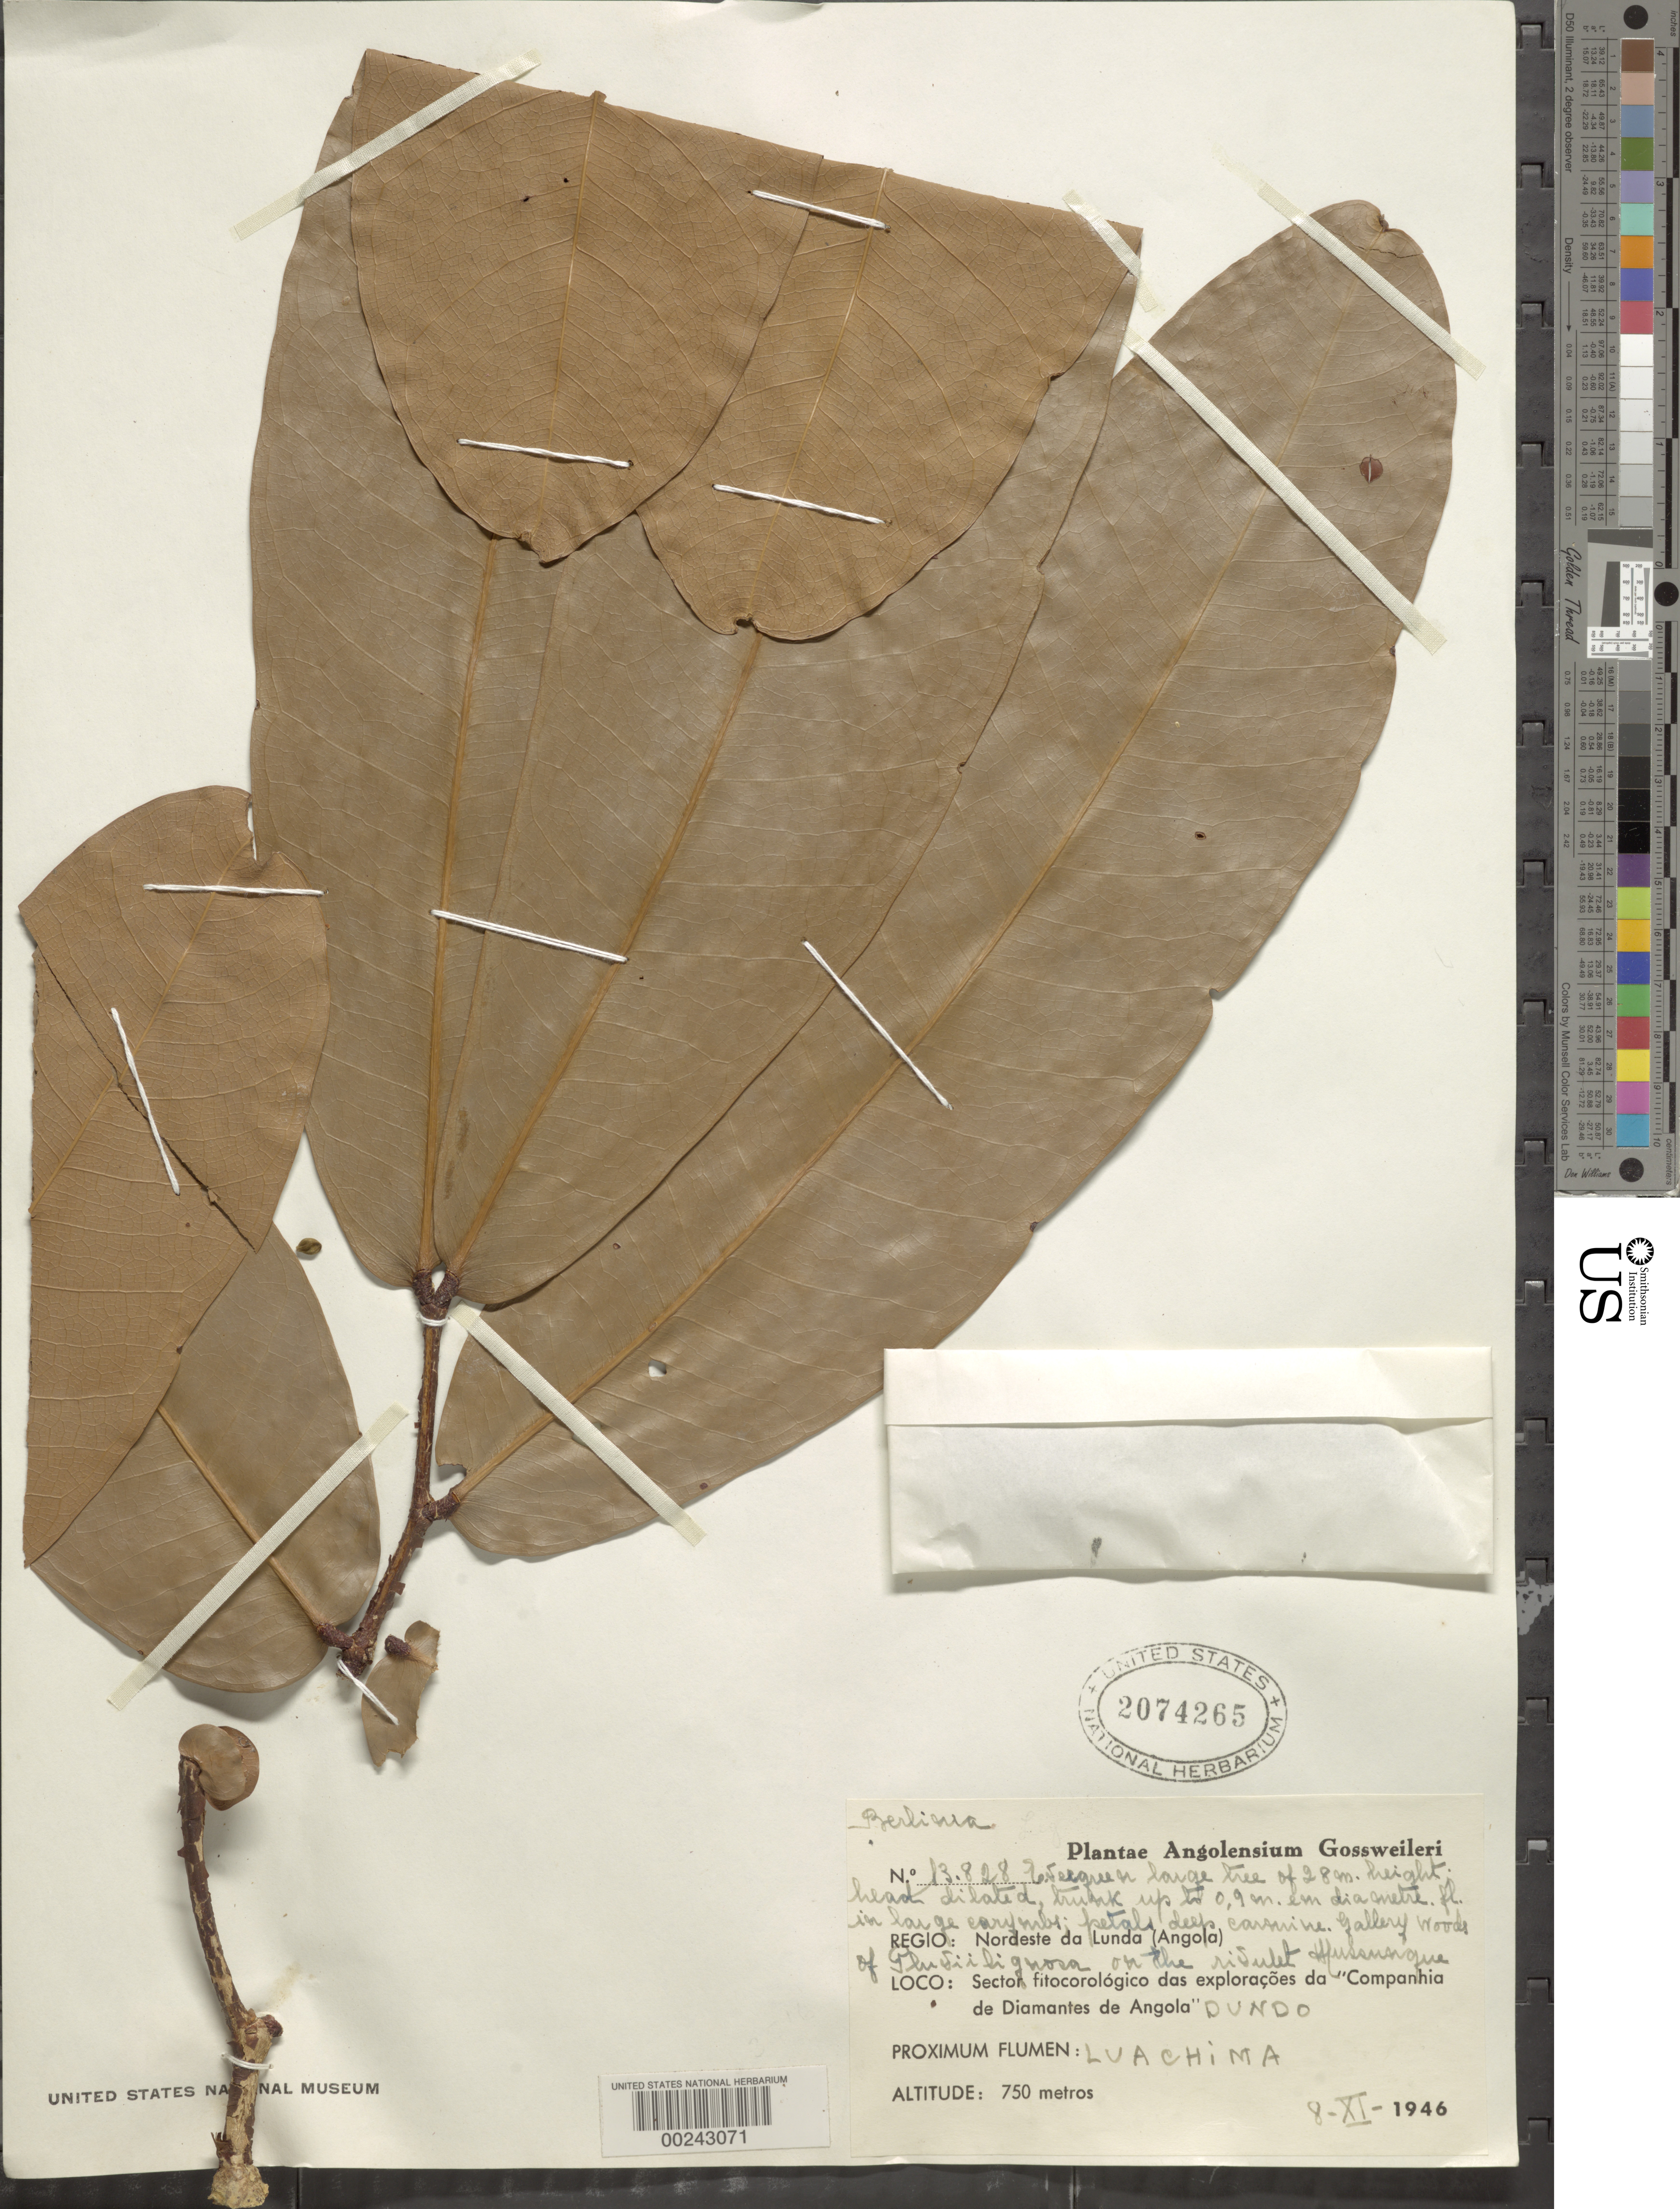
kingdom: Plantae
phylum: Tracheophyta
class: Magnoliopsida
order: Fabales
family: Fabaceae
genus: Berlinia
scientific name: Berlinia sp.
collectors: J. Gossweiler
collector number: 13828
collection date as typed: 08 Nov 1946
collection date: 1946-11-08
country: Angola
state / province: Lunda Norte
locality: Dundo, near Luachimo River, NE of Lunda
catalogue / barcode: US 2074265